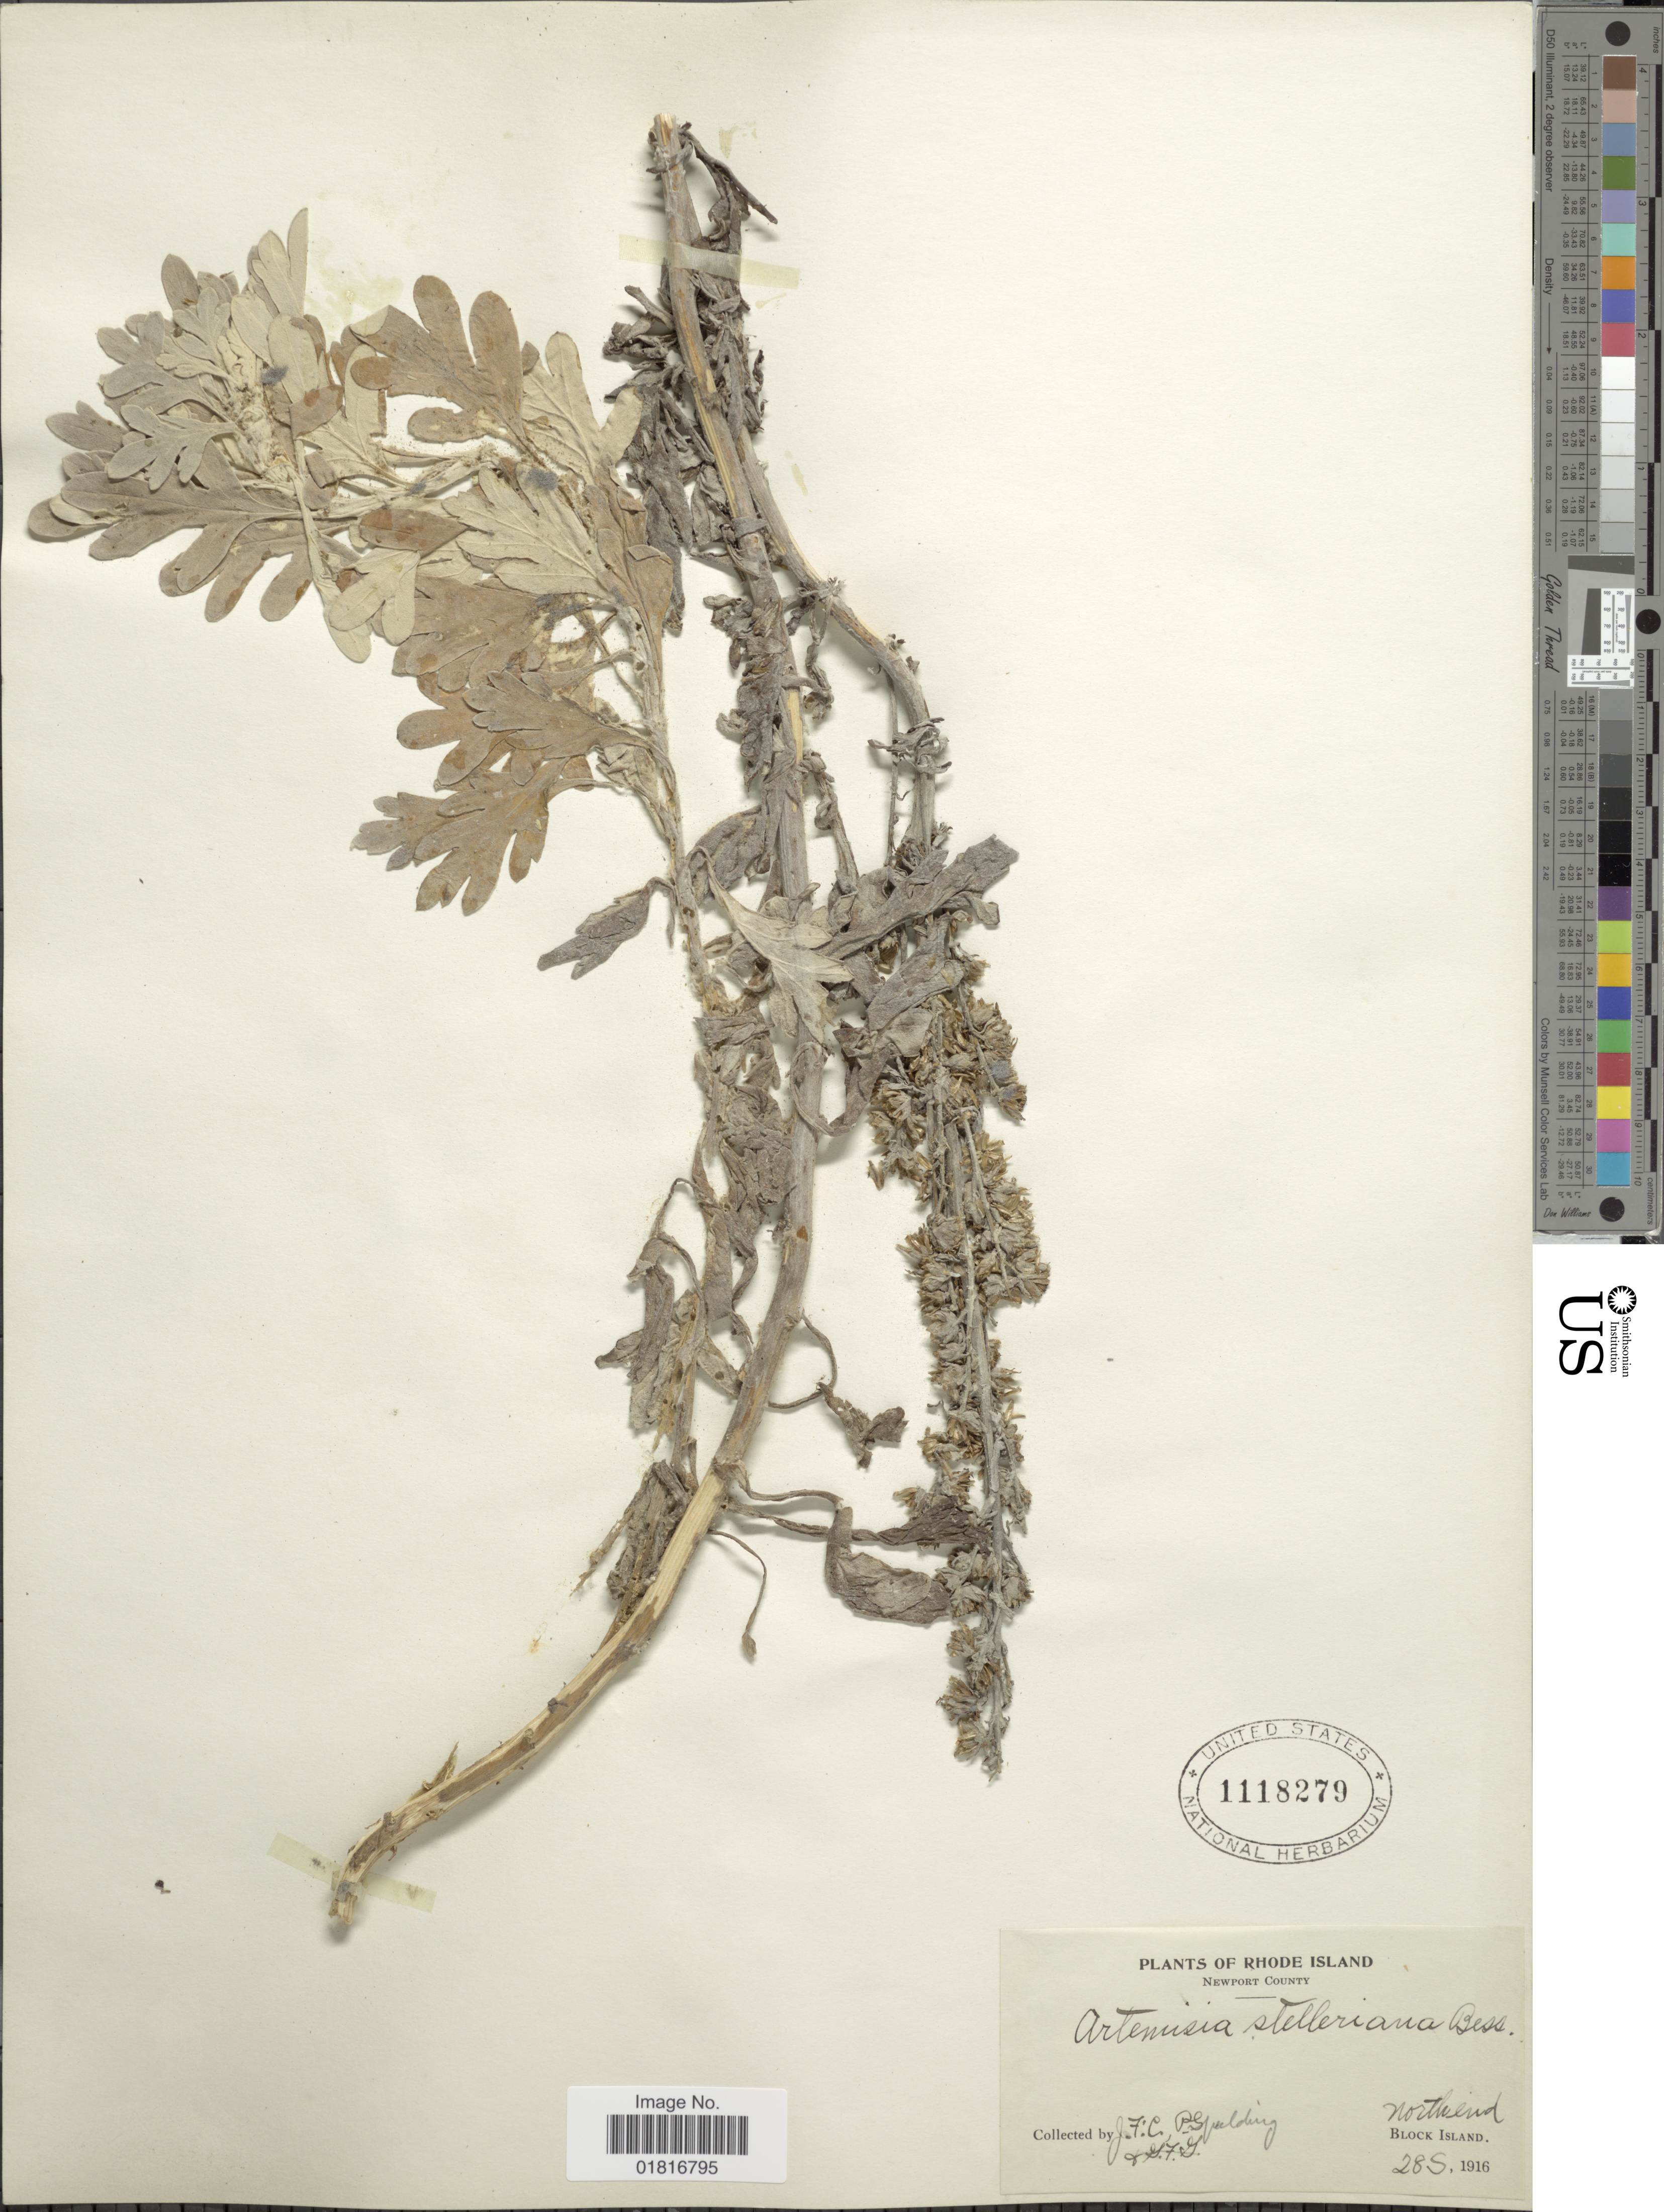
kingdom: Plantae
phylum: Tracheophyta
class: Magnoliopsida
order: Asterales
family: Asteraceae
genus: Artemisia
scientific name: Artemisia stelleriana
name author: Besser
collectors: J. Collins & P. Spulding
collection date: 1916-09-28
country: United States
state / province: Rhode Island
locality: Newport County, Northend, Block Island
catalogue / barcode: US 1118279